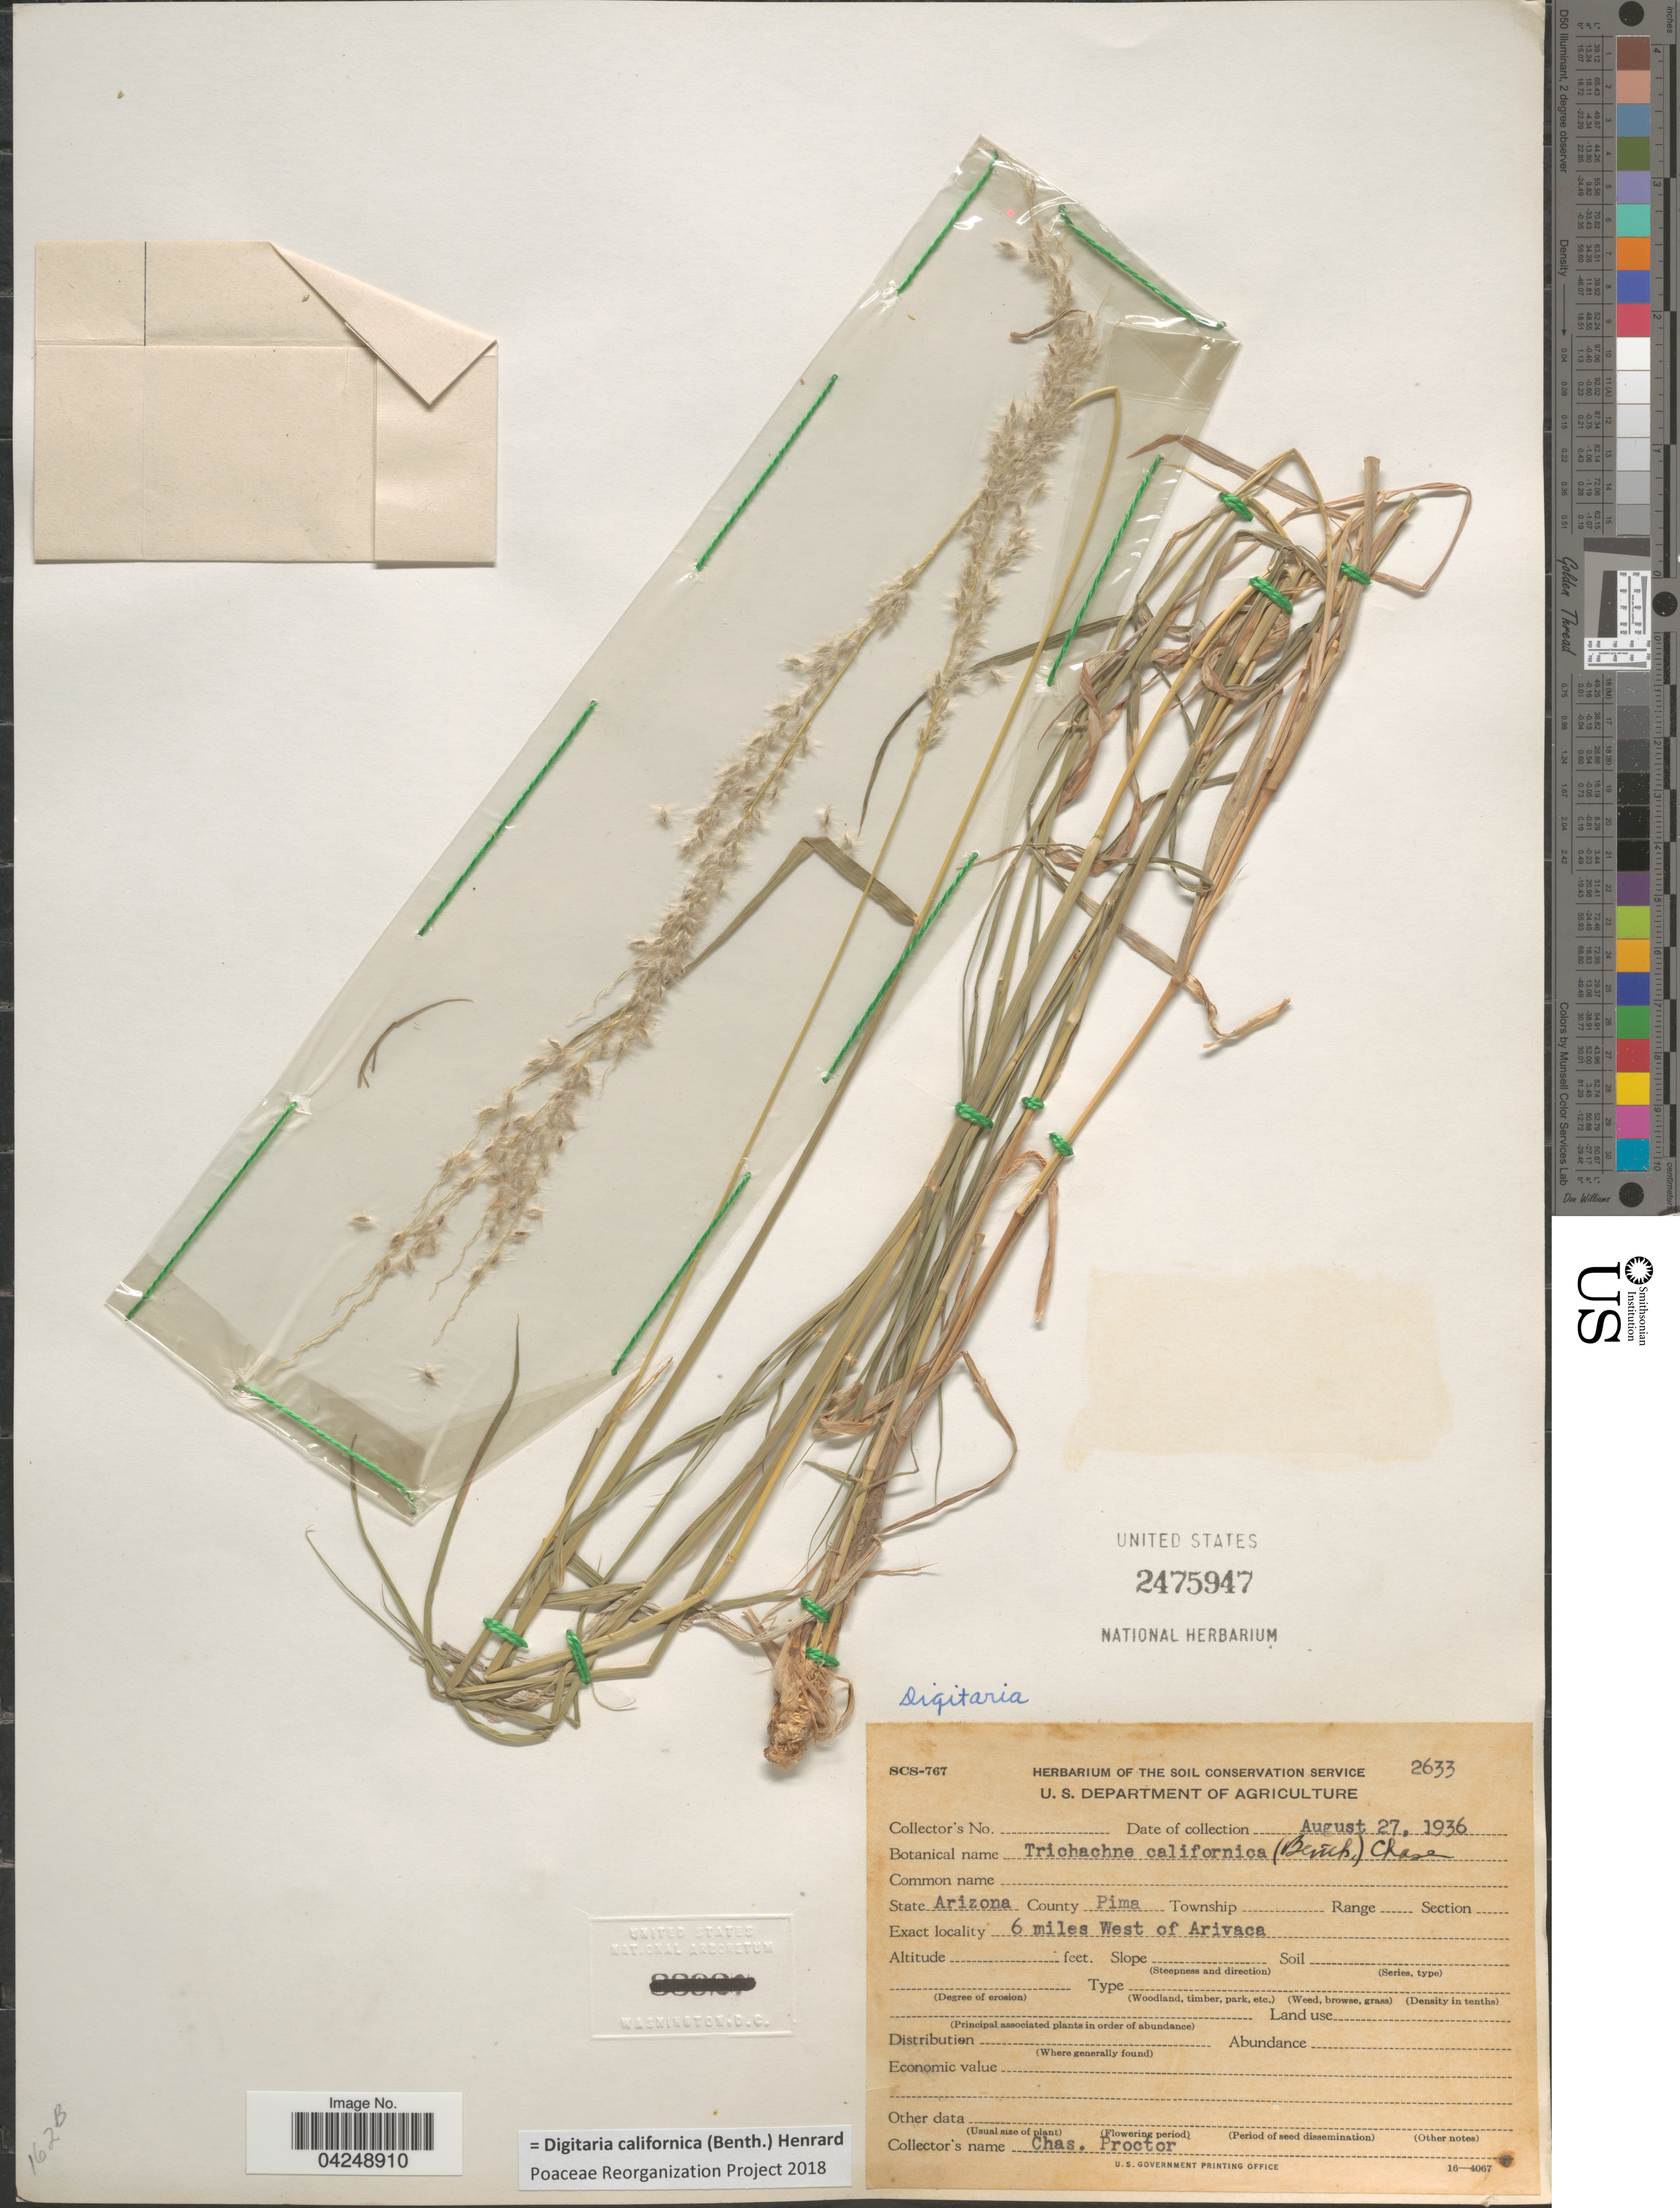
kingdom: Plantae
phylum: Tracheophyta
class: Liliopsida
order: Poales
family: Poaceae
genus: Digitaria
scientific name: Digitaria californica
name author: (Benth.) Henr.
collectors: C. Proctor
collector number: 2633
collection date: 1936-08-27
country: United States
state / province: Arizona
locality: County Pima. 6 miles West of Arivaca.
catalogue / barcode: US 2475947